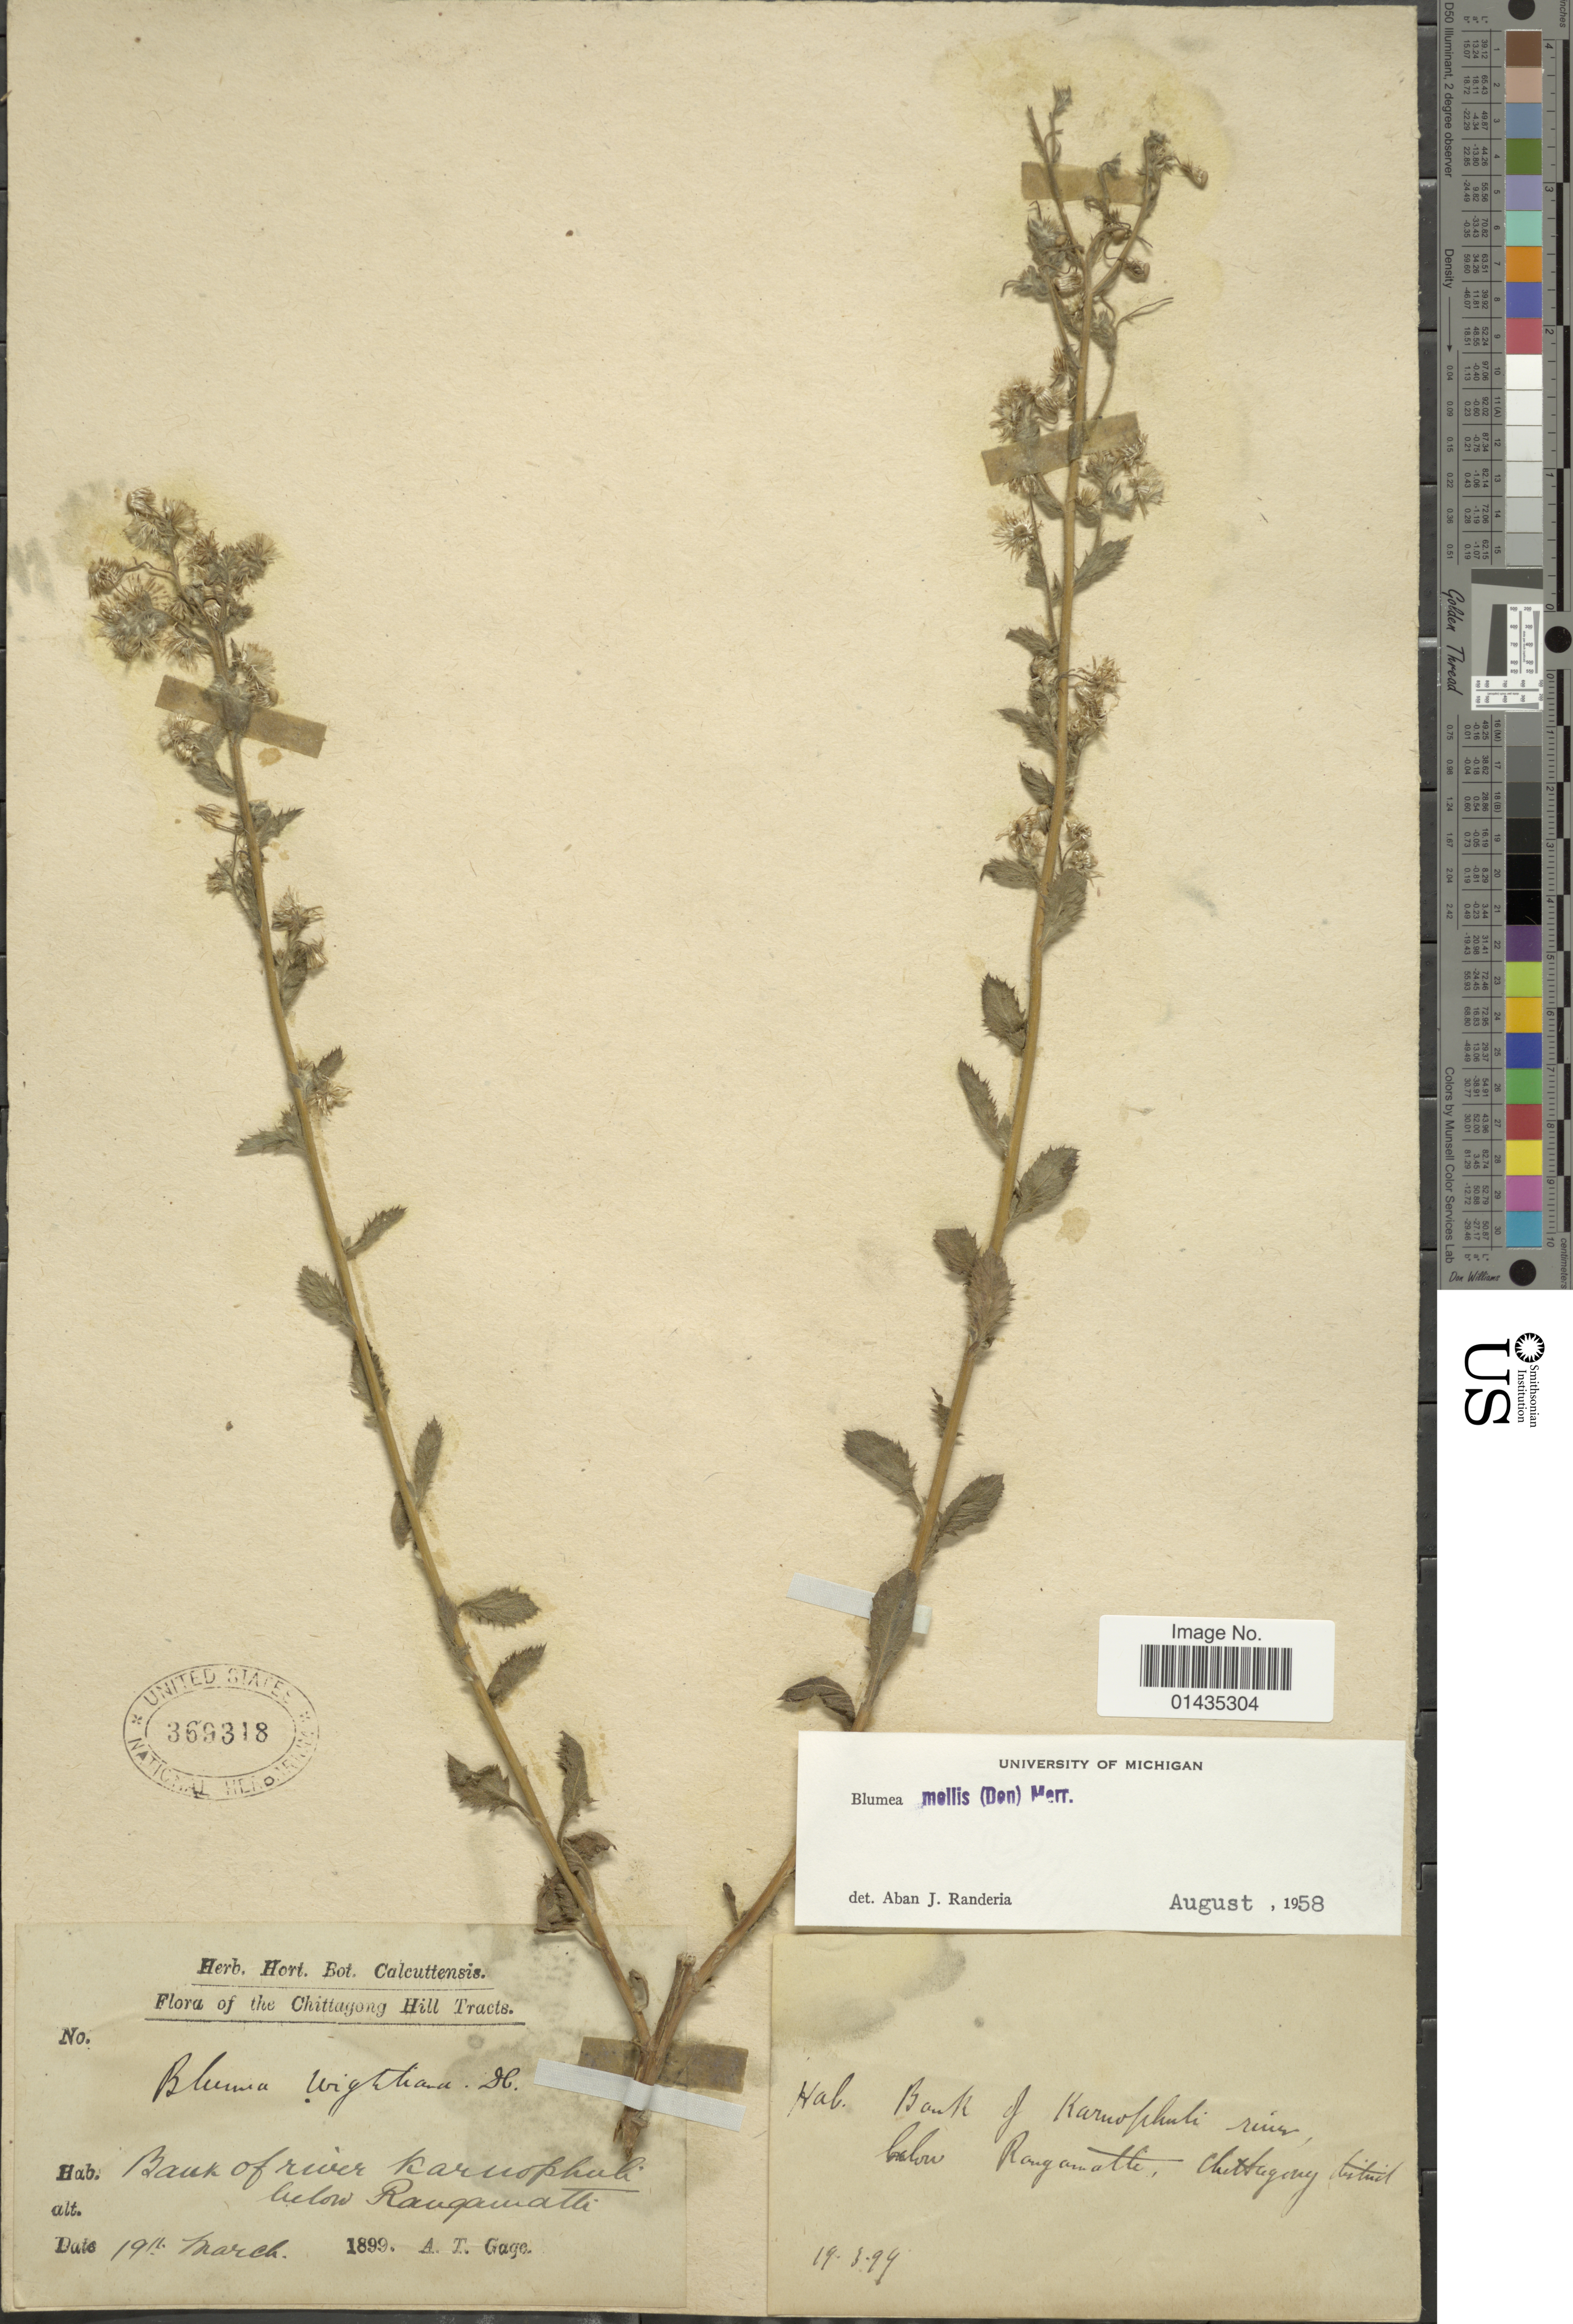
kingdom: Plantae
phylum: Tracheophyta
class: Magnoliopsida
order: Asterales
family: Asteraceae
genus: Blumea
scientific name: Blumea mollis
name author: (D. Don) Merr.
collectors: A. Gage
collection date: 1899-03-19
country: Bangladesh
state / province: Chittagong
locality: Chittagong Hill Tracts, bank of river Karnophuli below Rangamatti [interpreted]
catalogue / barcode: US 369318